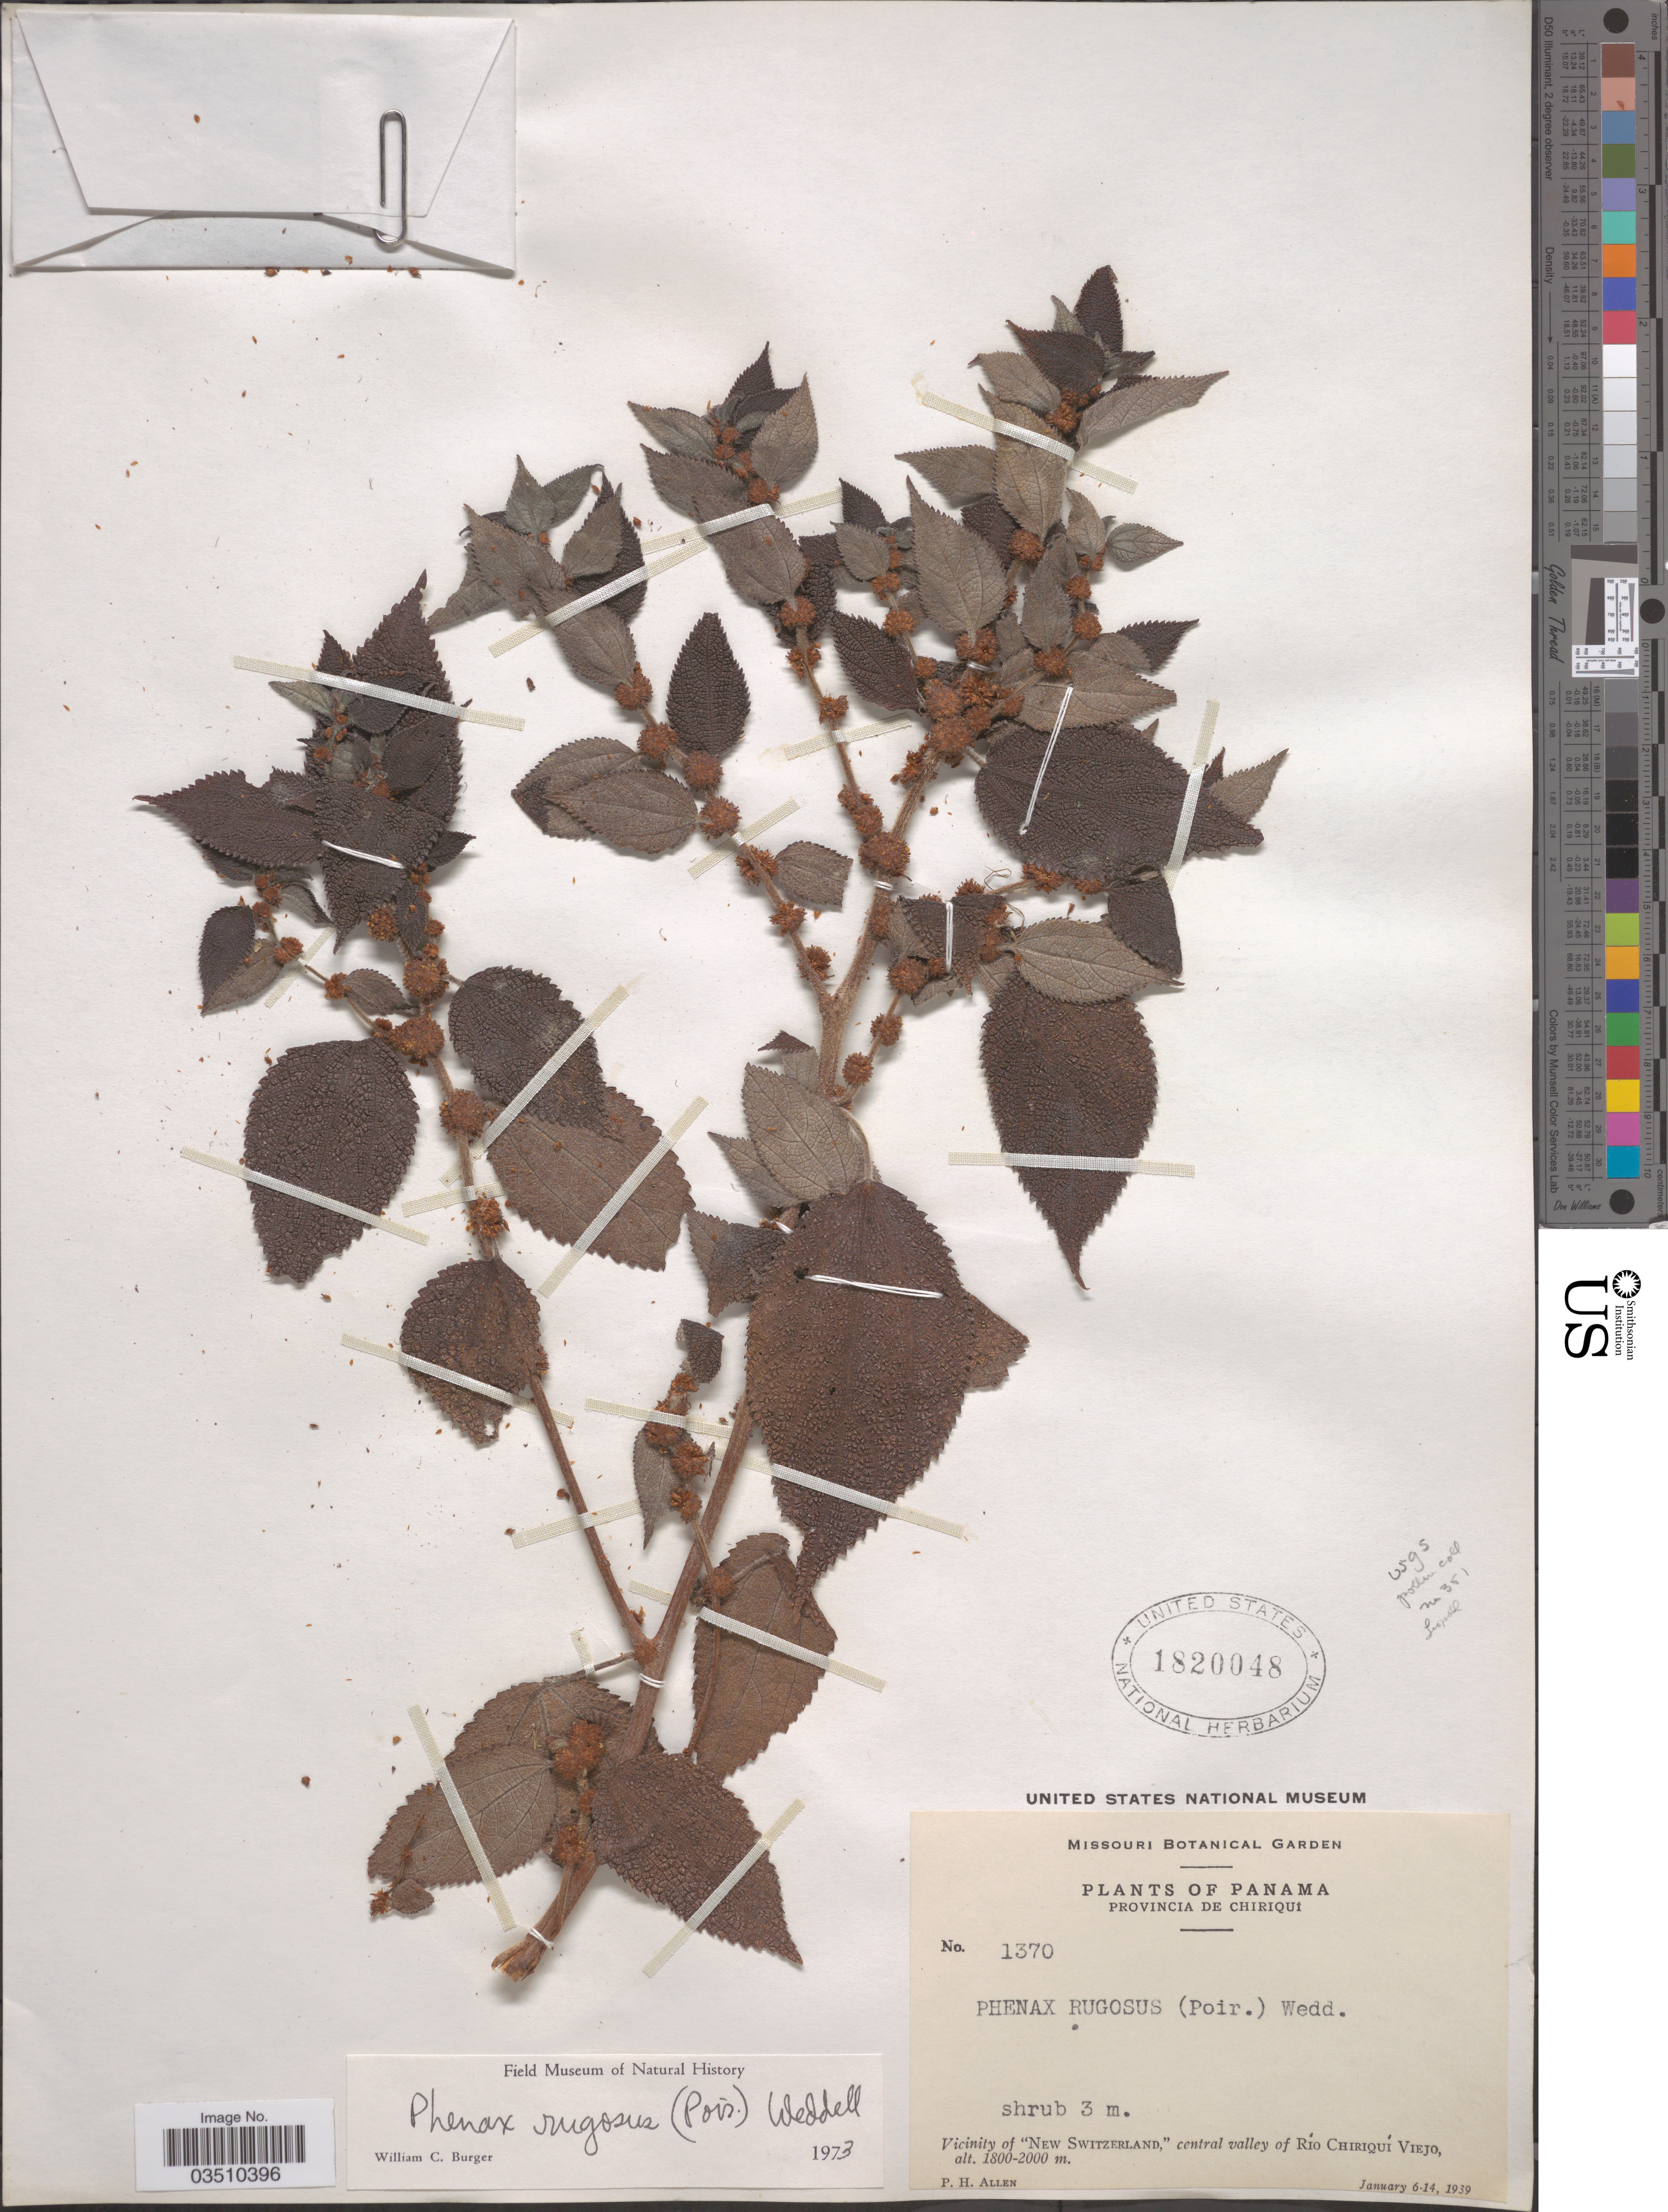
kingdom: Plantae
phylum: Tracheophyta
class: Magnoliopsida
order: Rosales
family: Urticaceae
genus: Phenax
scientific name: Phenax rugosus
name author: (Poir.) Wedd.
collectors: P. H. Allen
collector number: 1370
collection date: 1939-01-06/1939-01-14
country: Panama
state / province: Chiriqui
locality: Vicinity of 'New Switzerland', central valley of Río Chiriquí Viejo.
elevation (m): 1800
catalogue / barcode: US 1820048